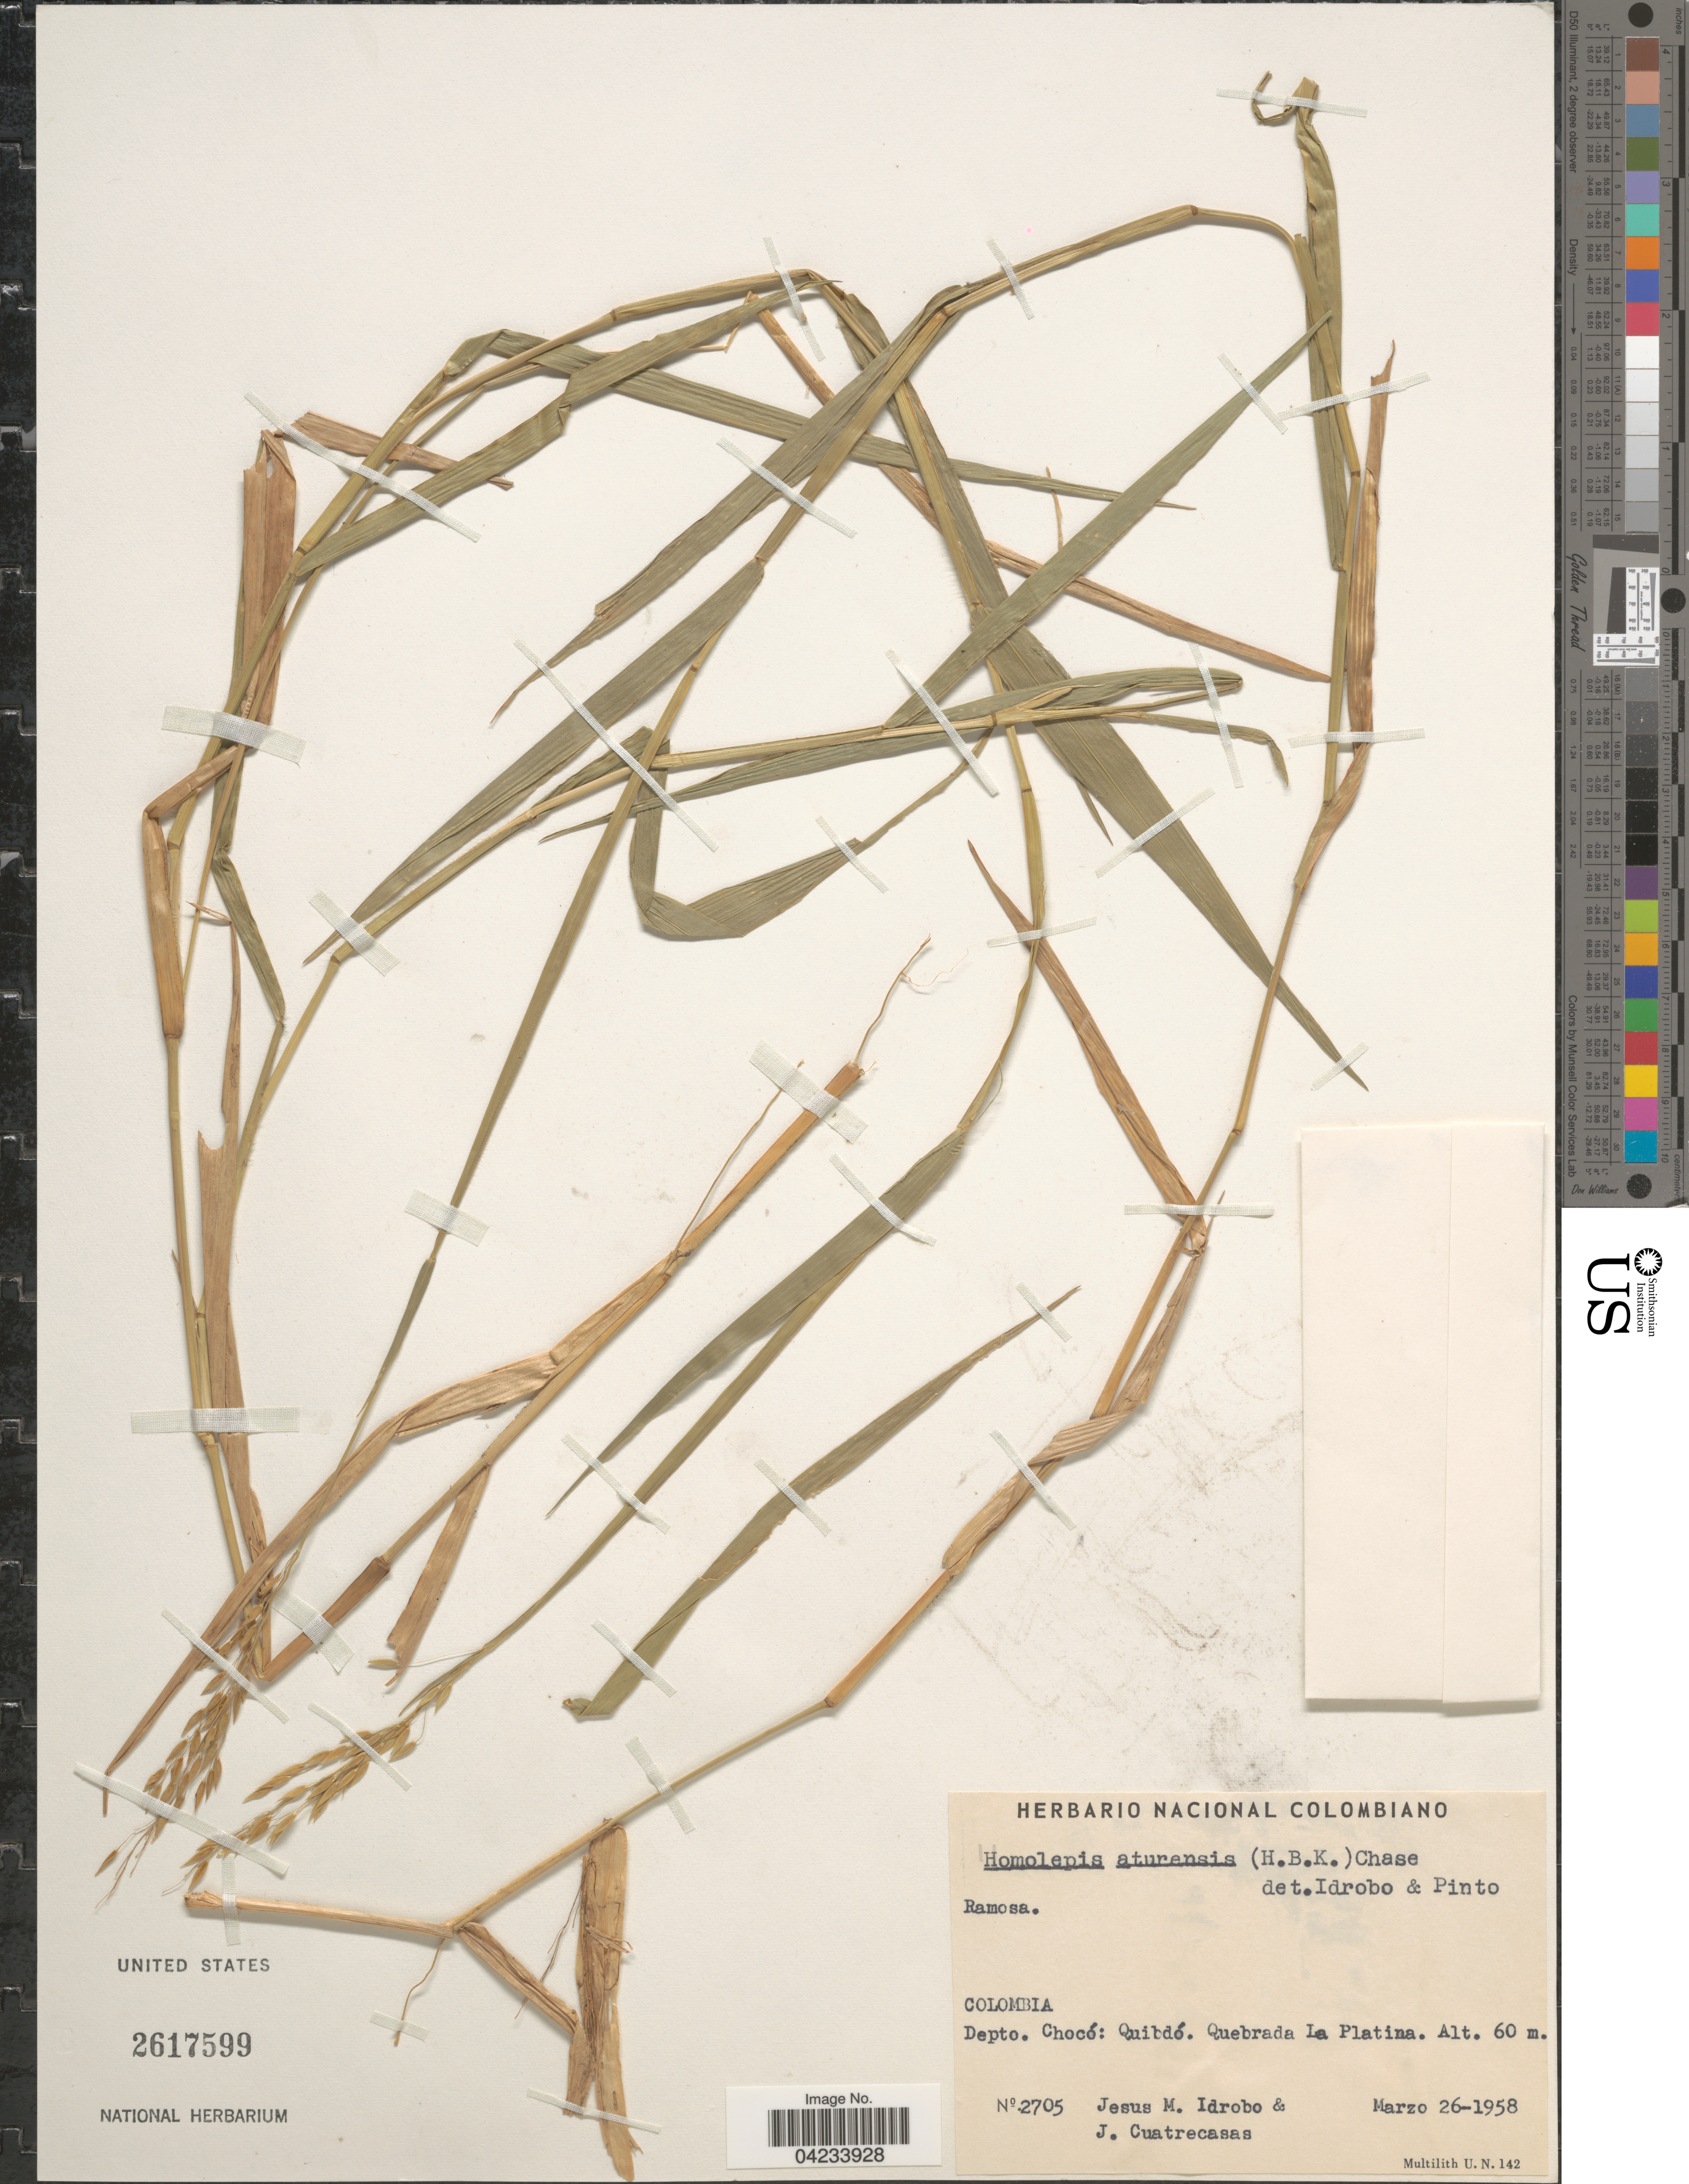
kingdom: Plantae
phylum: Tracheophyta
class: Liliopsida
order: Poales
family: Poaceae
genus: Homolepis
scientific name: Homolepis aturensis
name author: (Kunth) Chase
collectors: J. M. Idrobo & J. Cuatrecasas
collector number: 2705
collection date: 1958-03-26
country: Colombia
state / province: Chocó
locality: Dept. Chocó: Quibdó. Quebrada La Platina.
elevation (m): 60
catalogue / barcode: US 2617599